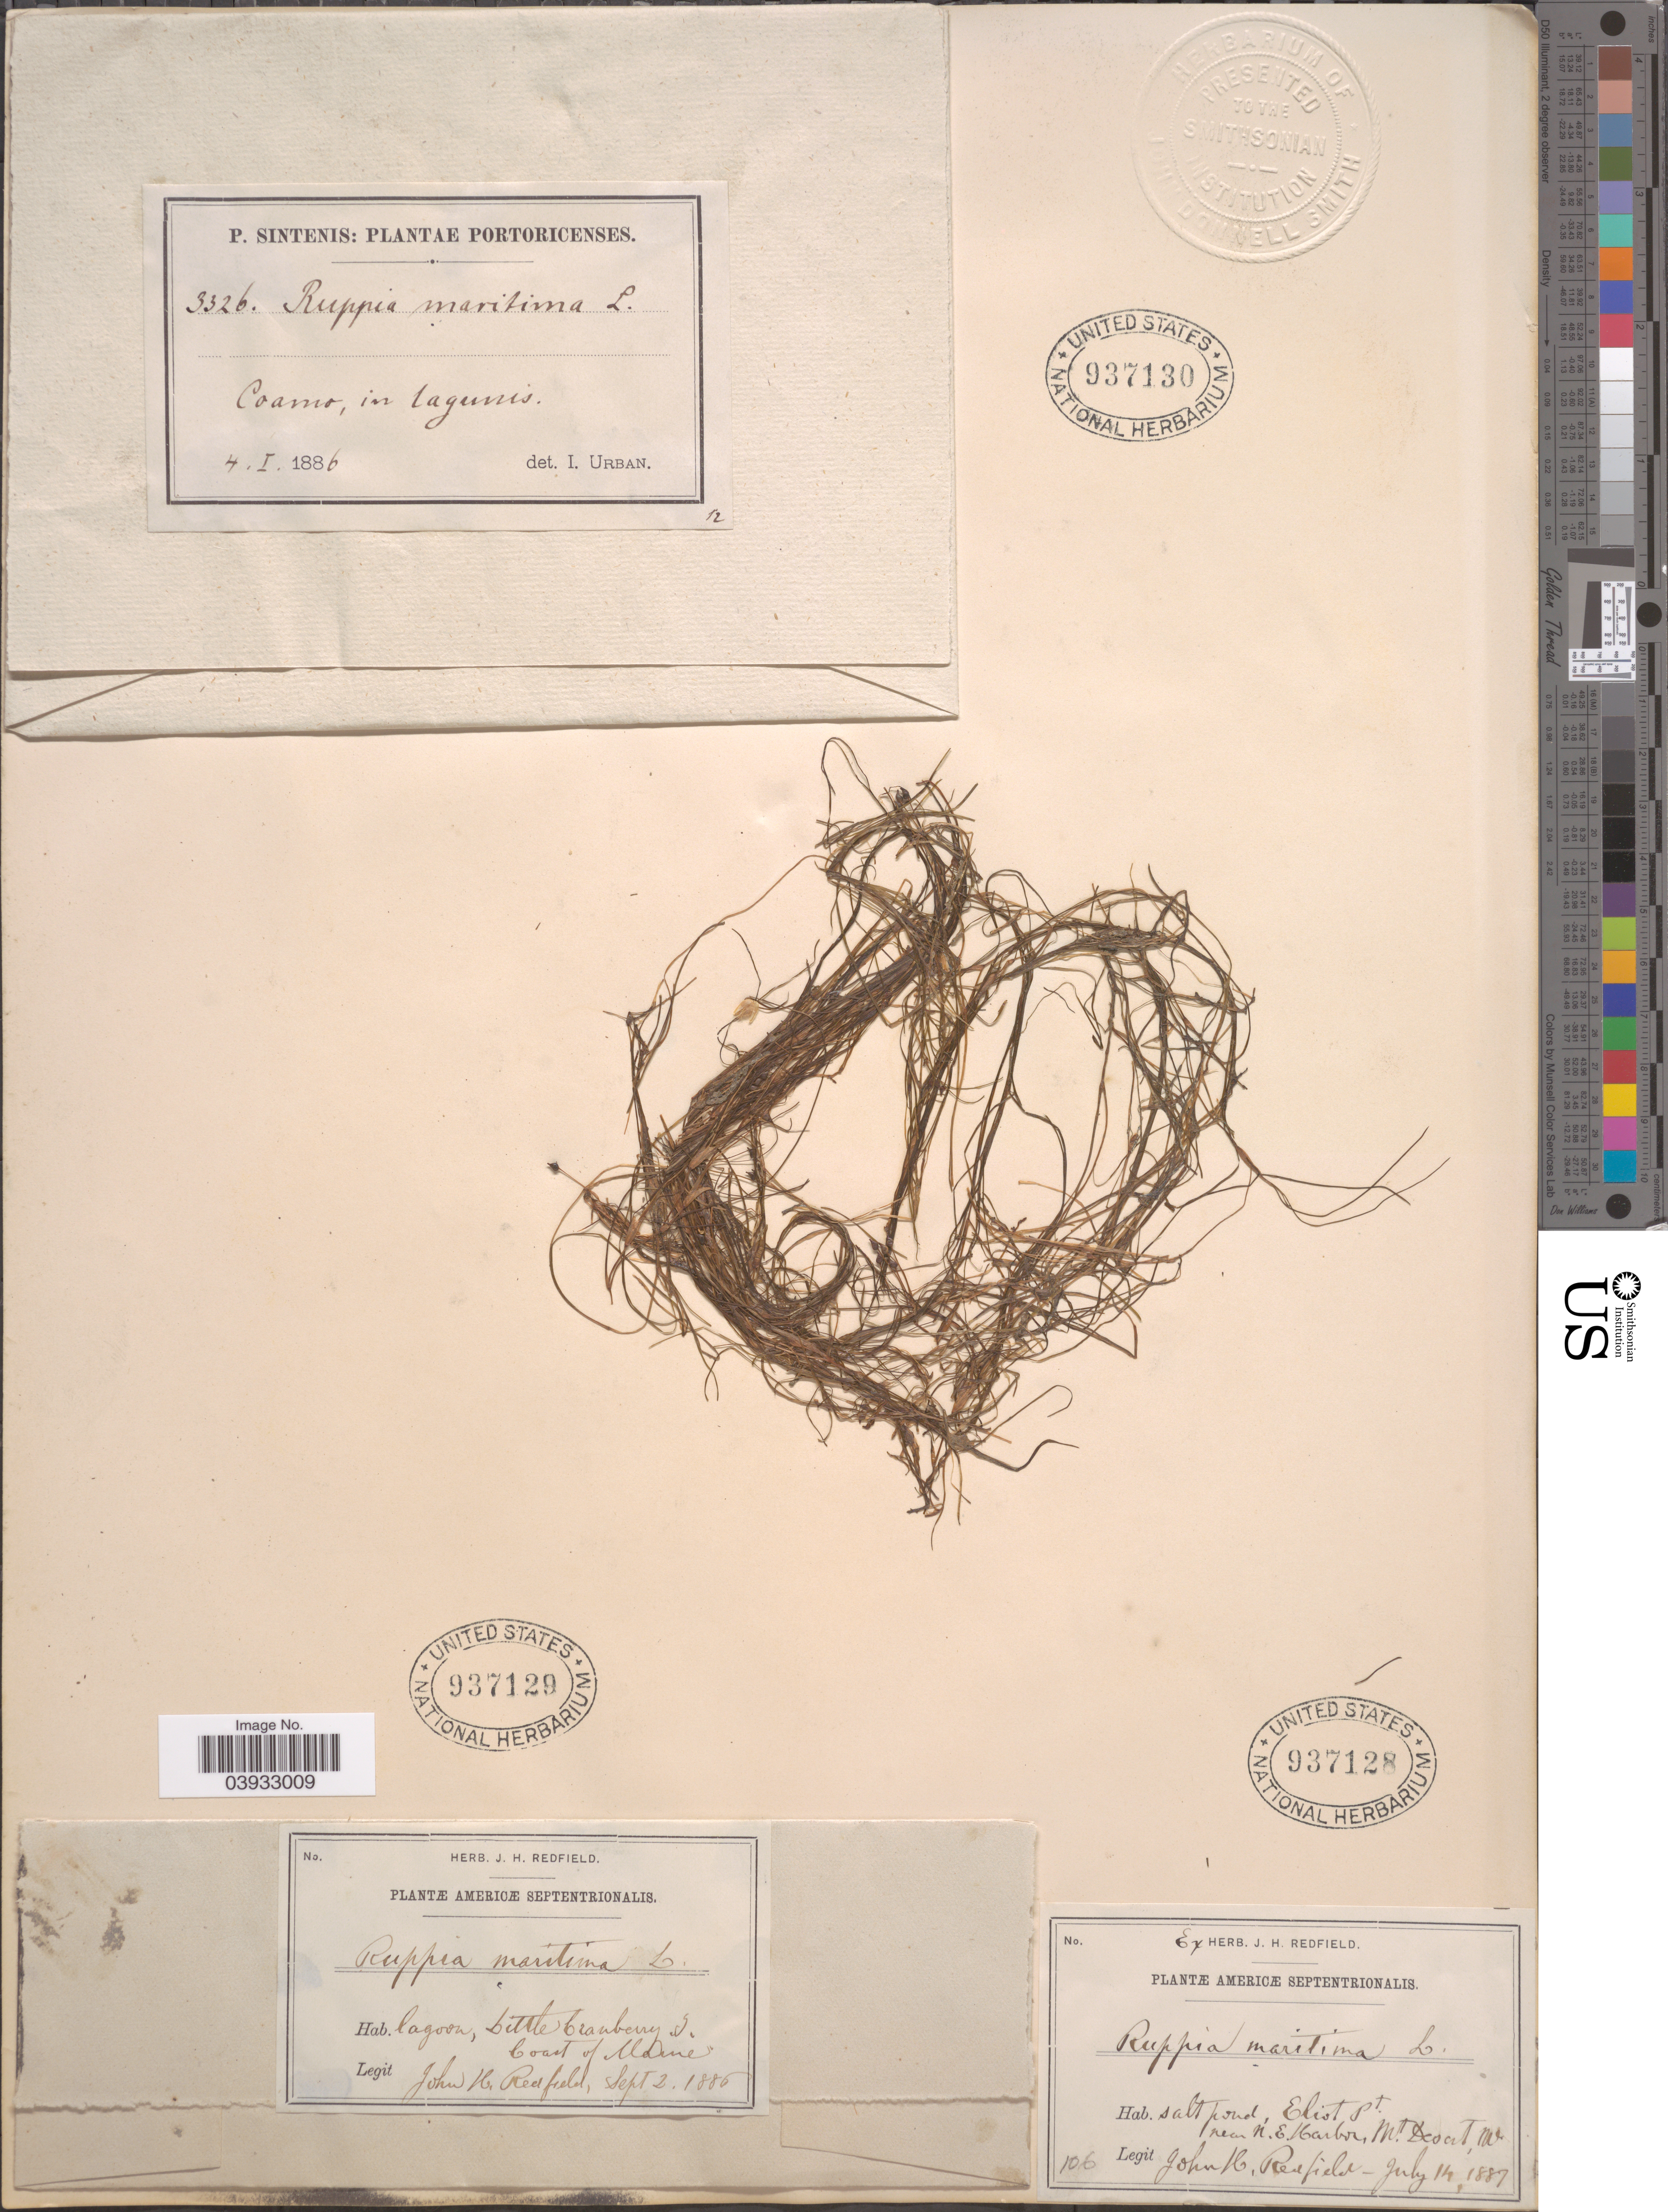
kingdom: Plantae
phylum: Tracheophyta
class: Liliopsida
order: Alismatales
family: Ruppiaceae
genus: Ruppia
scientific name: Ruppia maritima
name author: L.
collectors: P. Sintenis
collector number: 3326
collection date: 1886-01-04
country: Puerto Rico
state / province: Coamo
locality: Portoricenses.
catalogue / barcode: US 937130